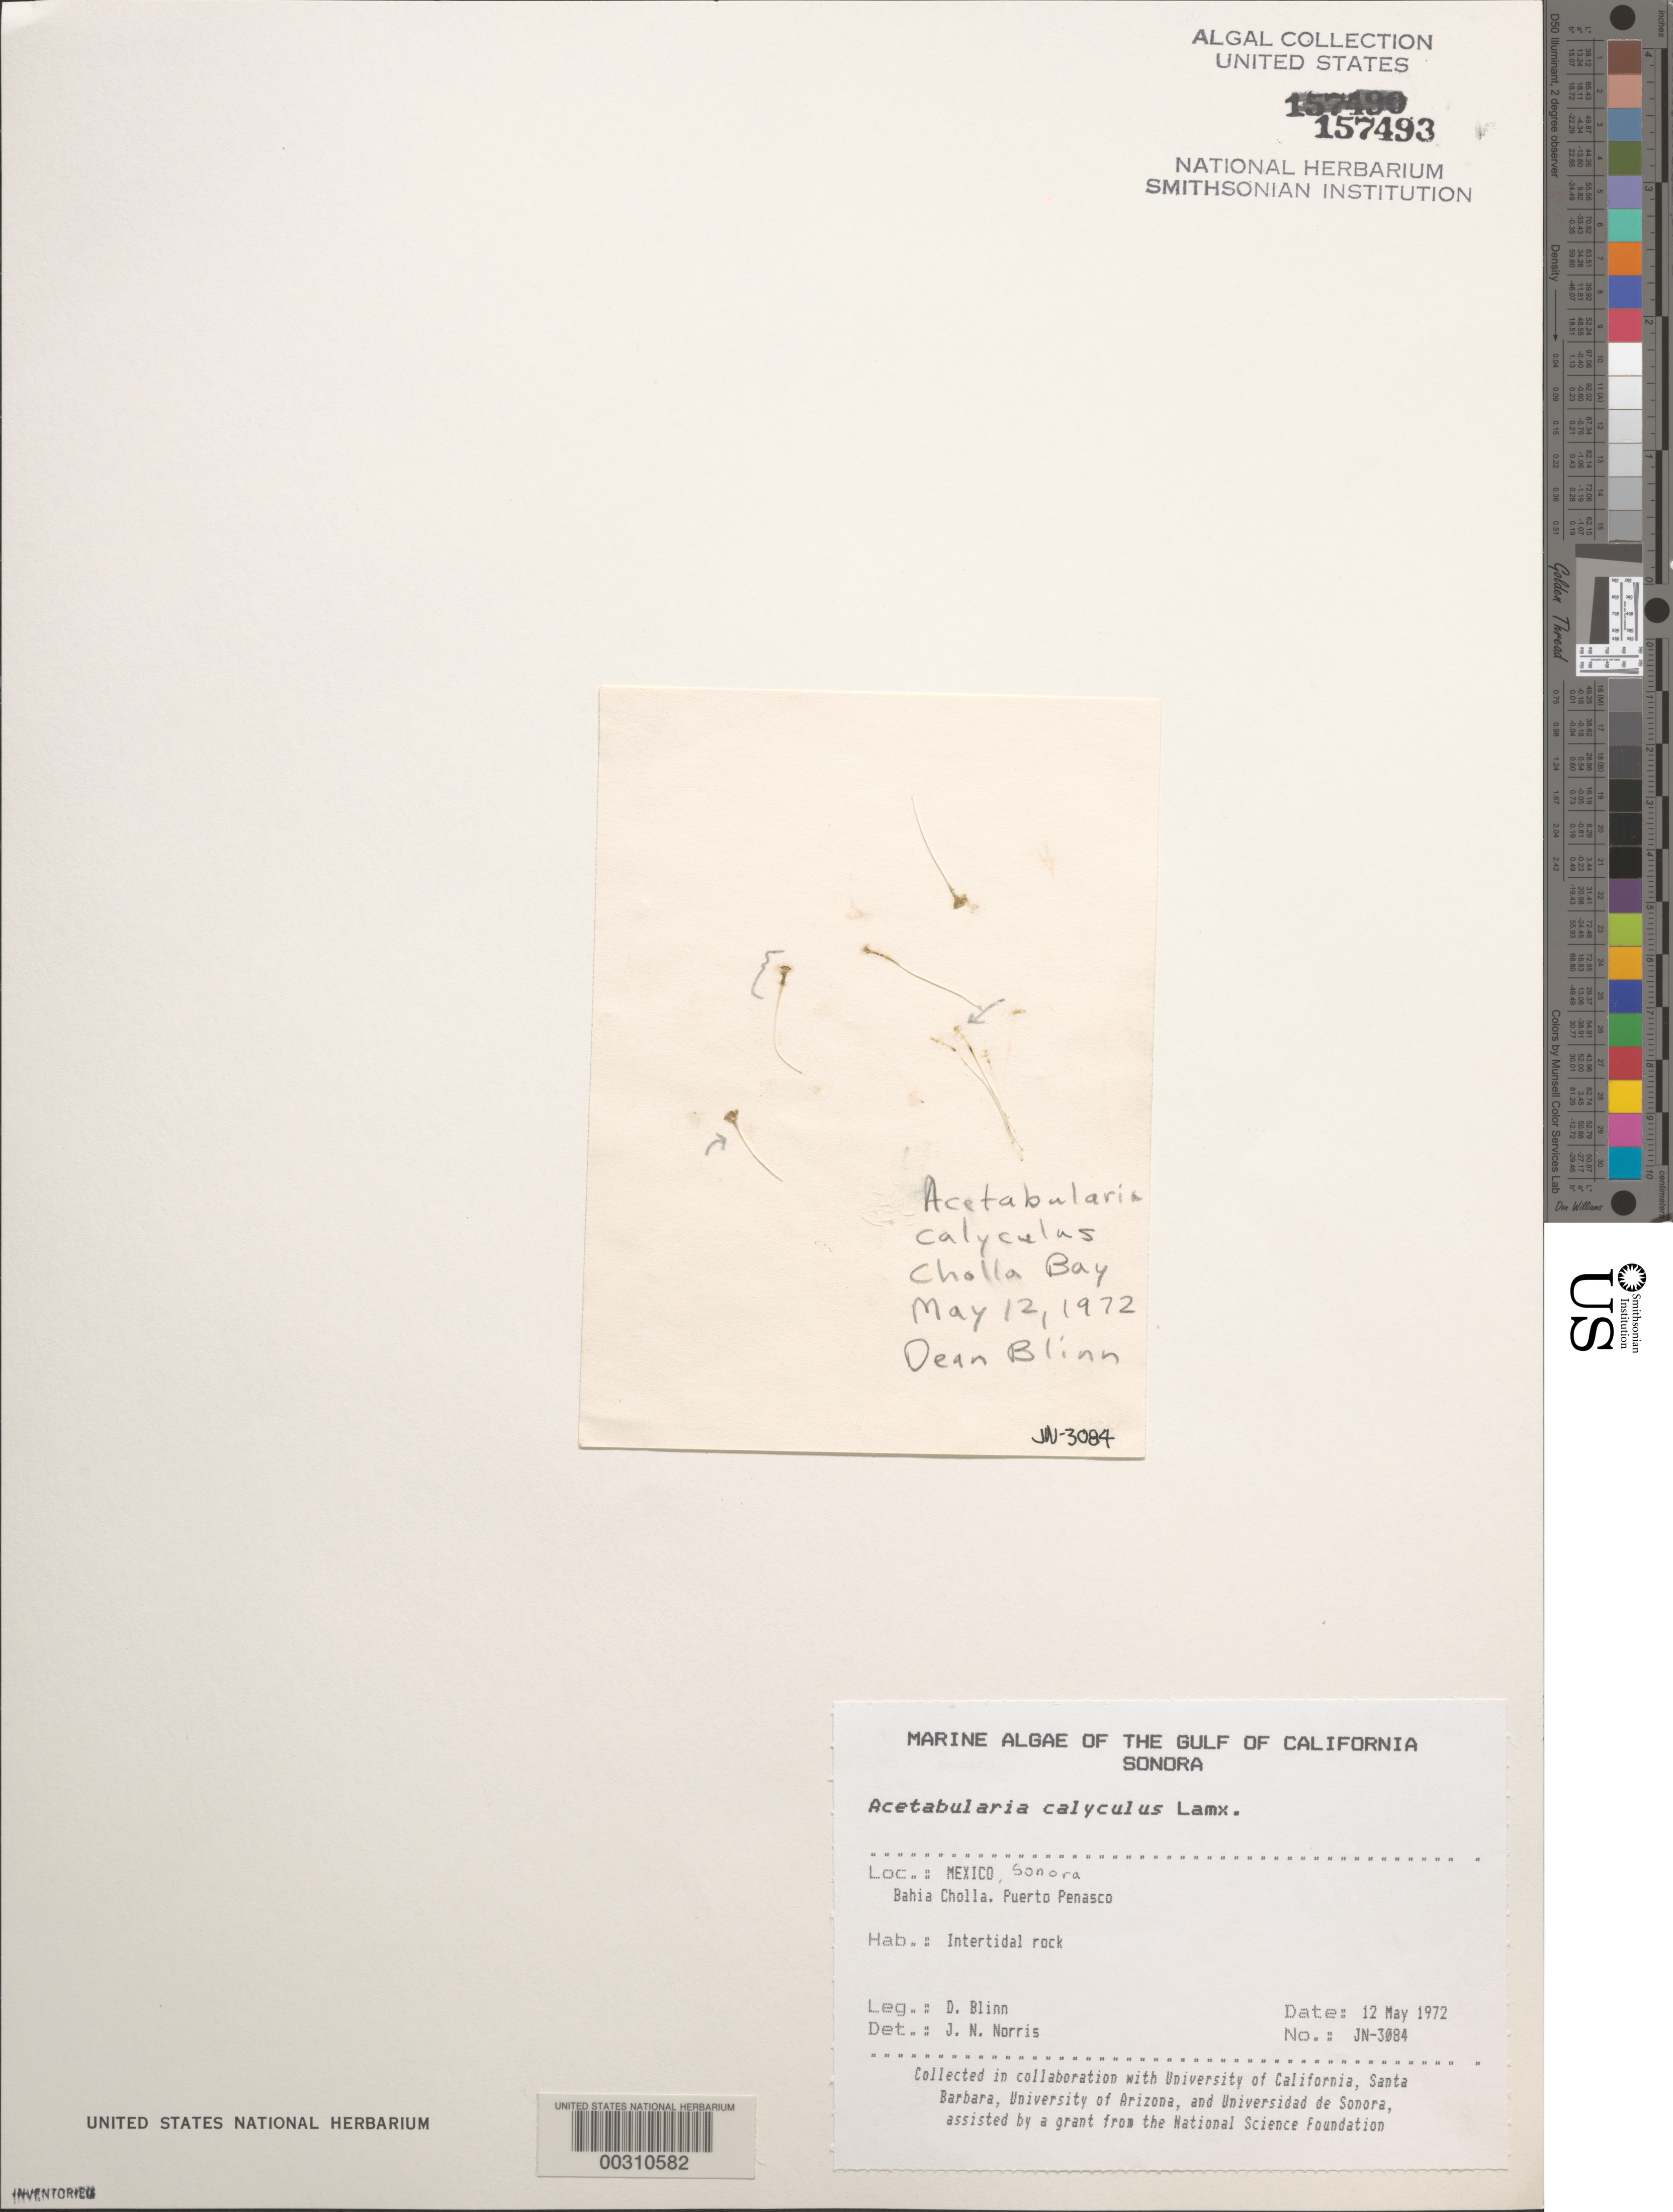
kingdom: Plantae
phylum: Chlorophyta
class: Ulvophyceae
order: Dasycladales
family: Polyphysaceae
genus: Acetabularia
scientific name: Acetabularia calyculus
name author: J.V.Lamouroux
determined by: Norris, James N.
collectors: D. Blinn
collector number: JN-3084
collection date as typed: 12 May 1972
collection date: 1972-05-12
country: Mexico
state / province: Sonora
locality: Bahia Cholla, Puerto Penasco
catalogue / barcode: US 157493